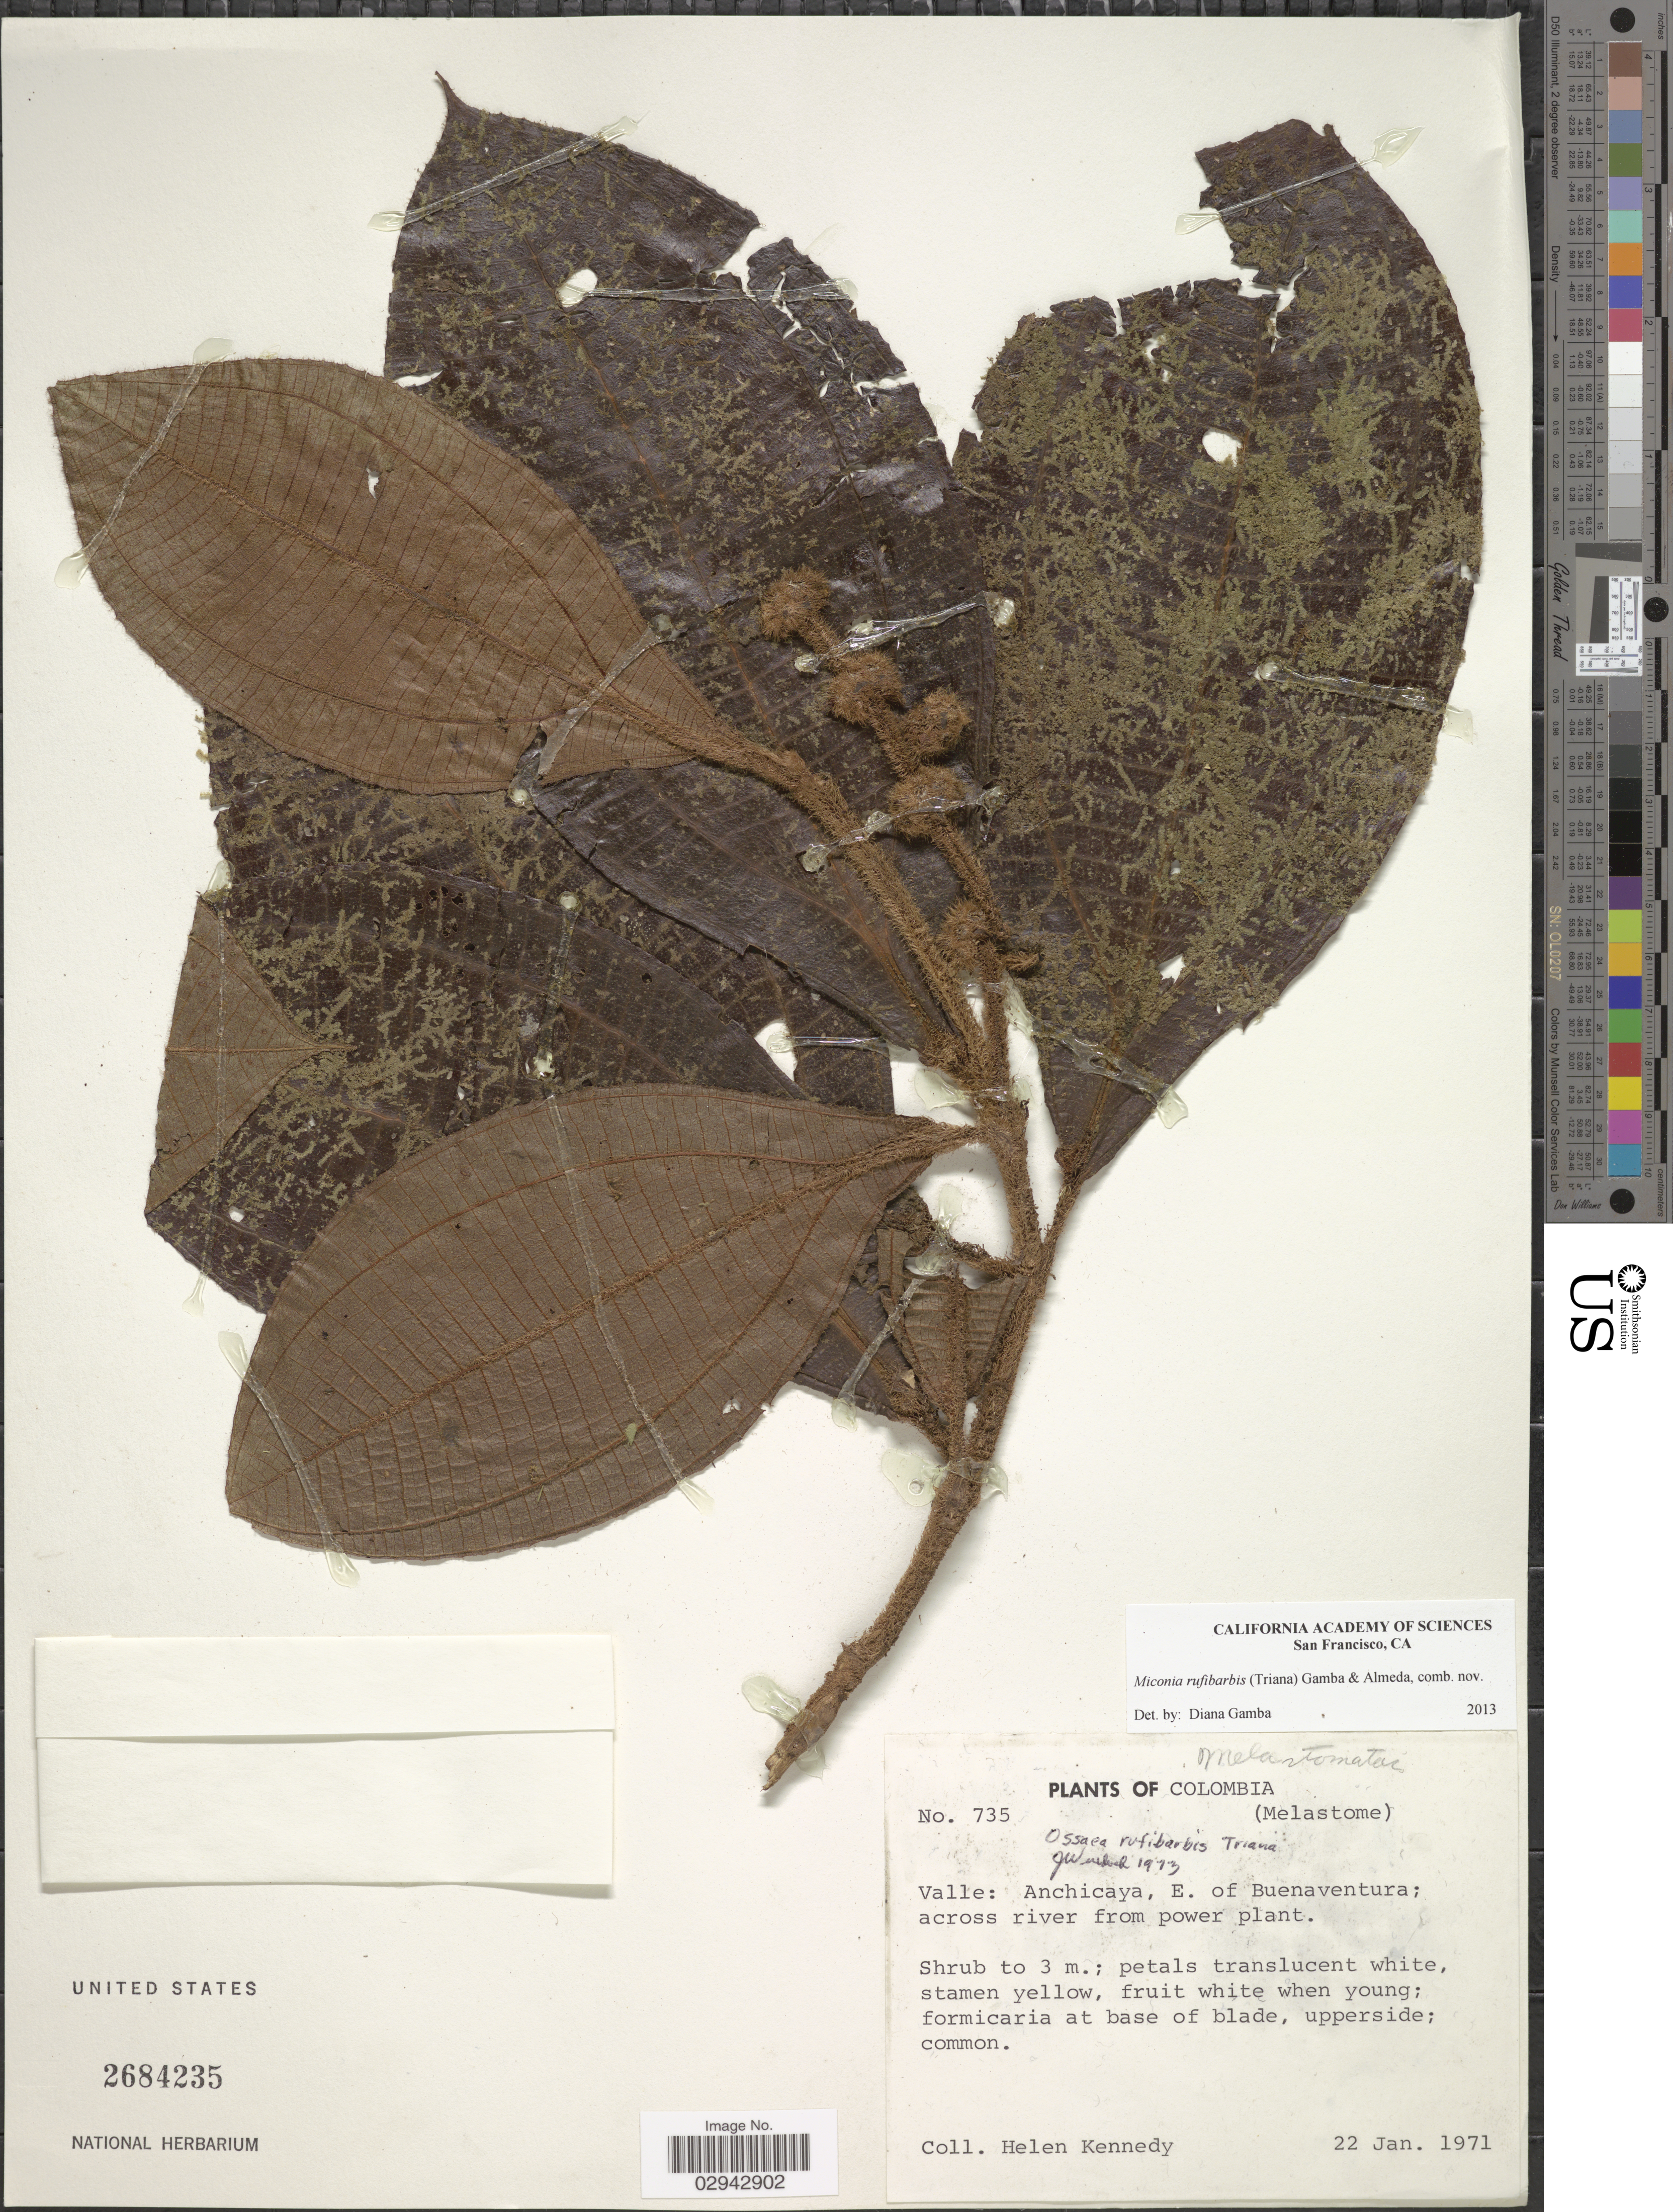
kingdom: Plantae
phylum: Tracheophyta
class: Magnoliopsida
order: Myrtales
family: Melastomataceae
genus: Miconia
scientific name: Miconia rufibarbis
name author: (Triana) Gamba & Almeda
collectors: H. Kennedy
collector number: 735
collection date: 1971-01-22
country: Colombia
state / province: Valle del Cauca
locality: Valle: Anchicaya, E. of Buenaventura.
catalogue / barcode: US 2684235